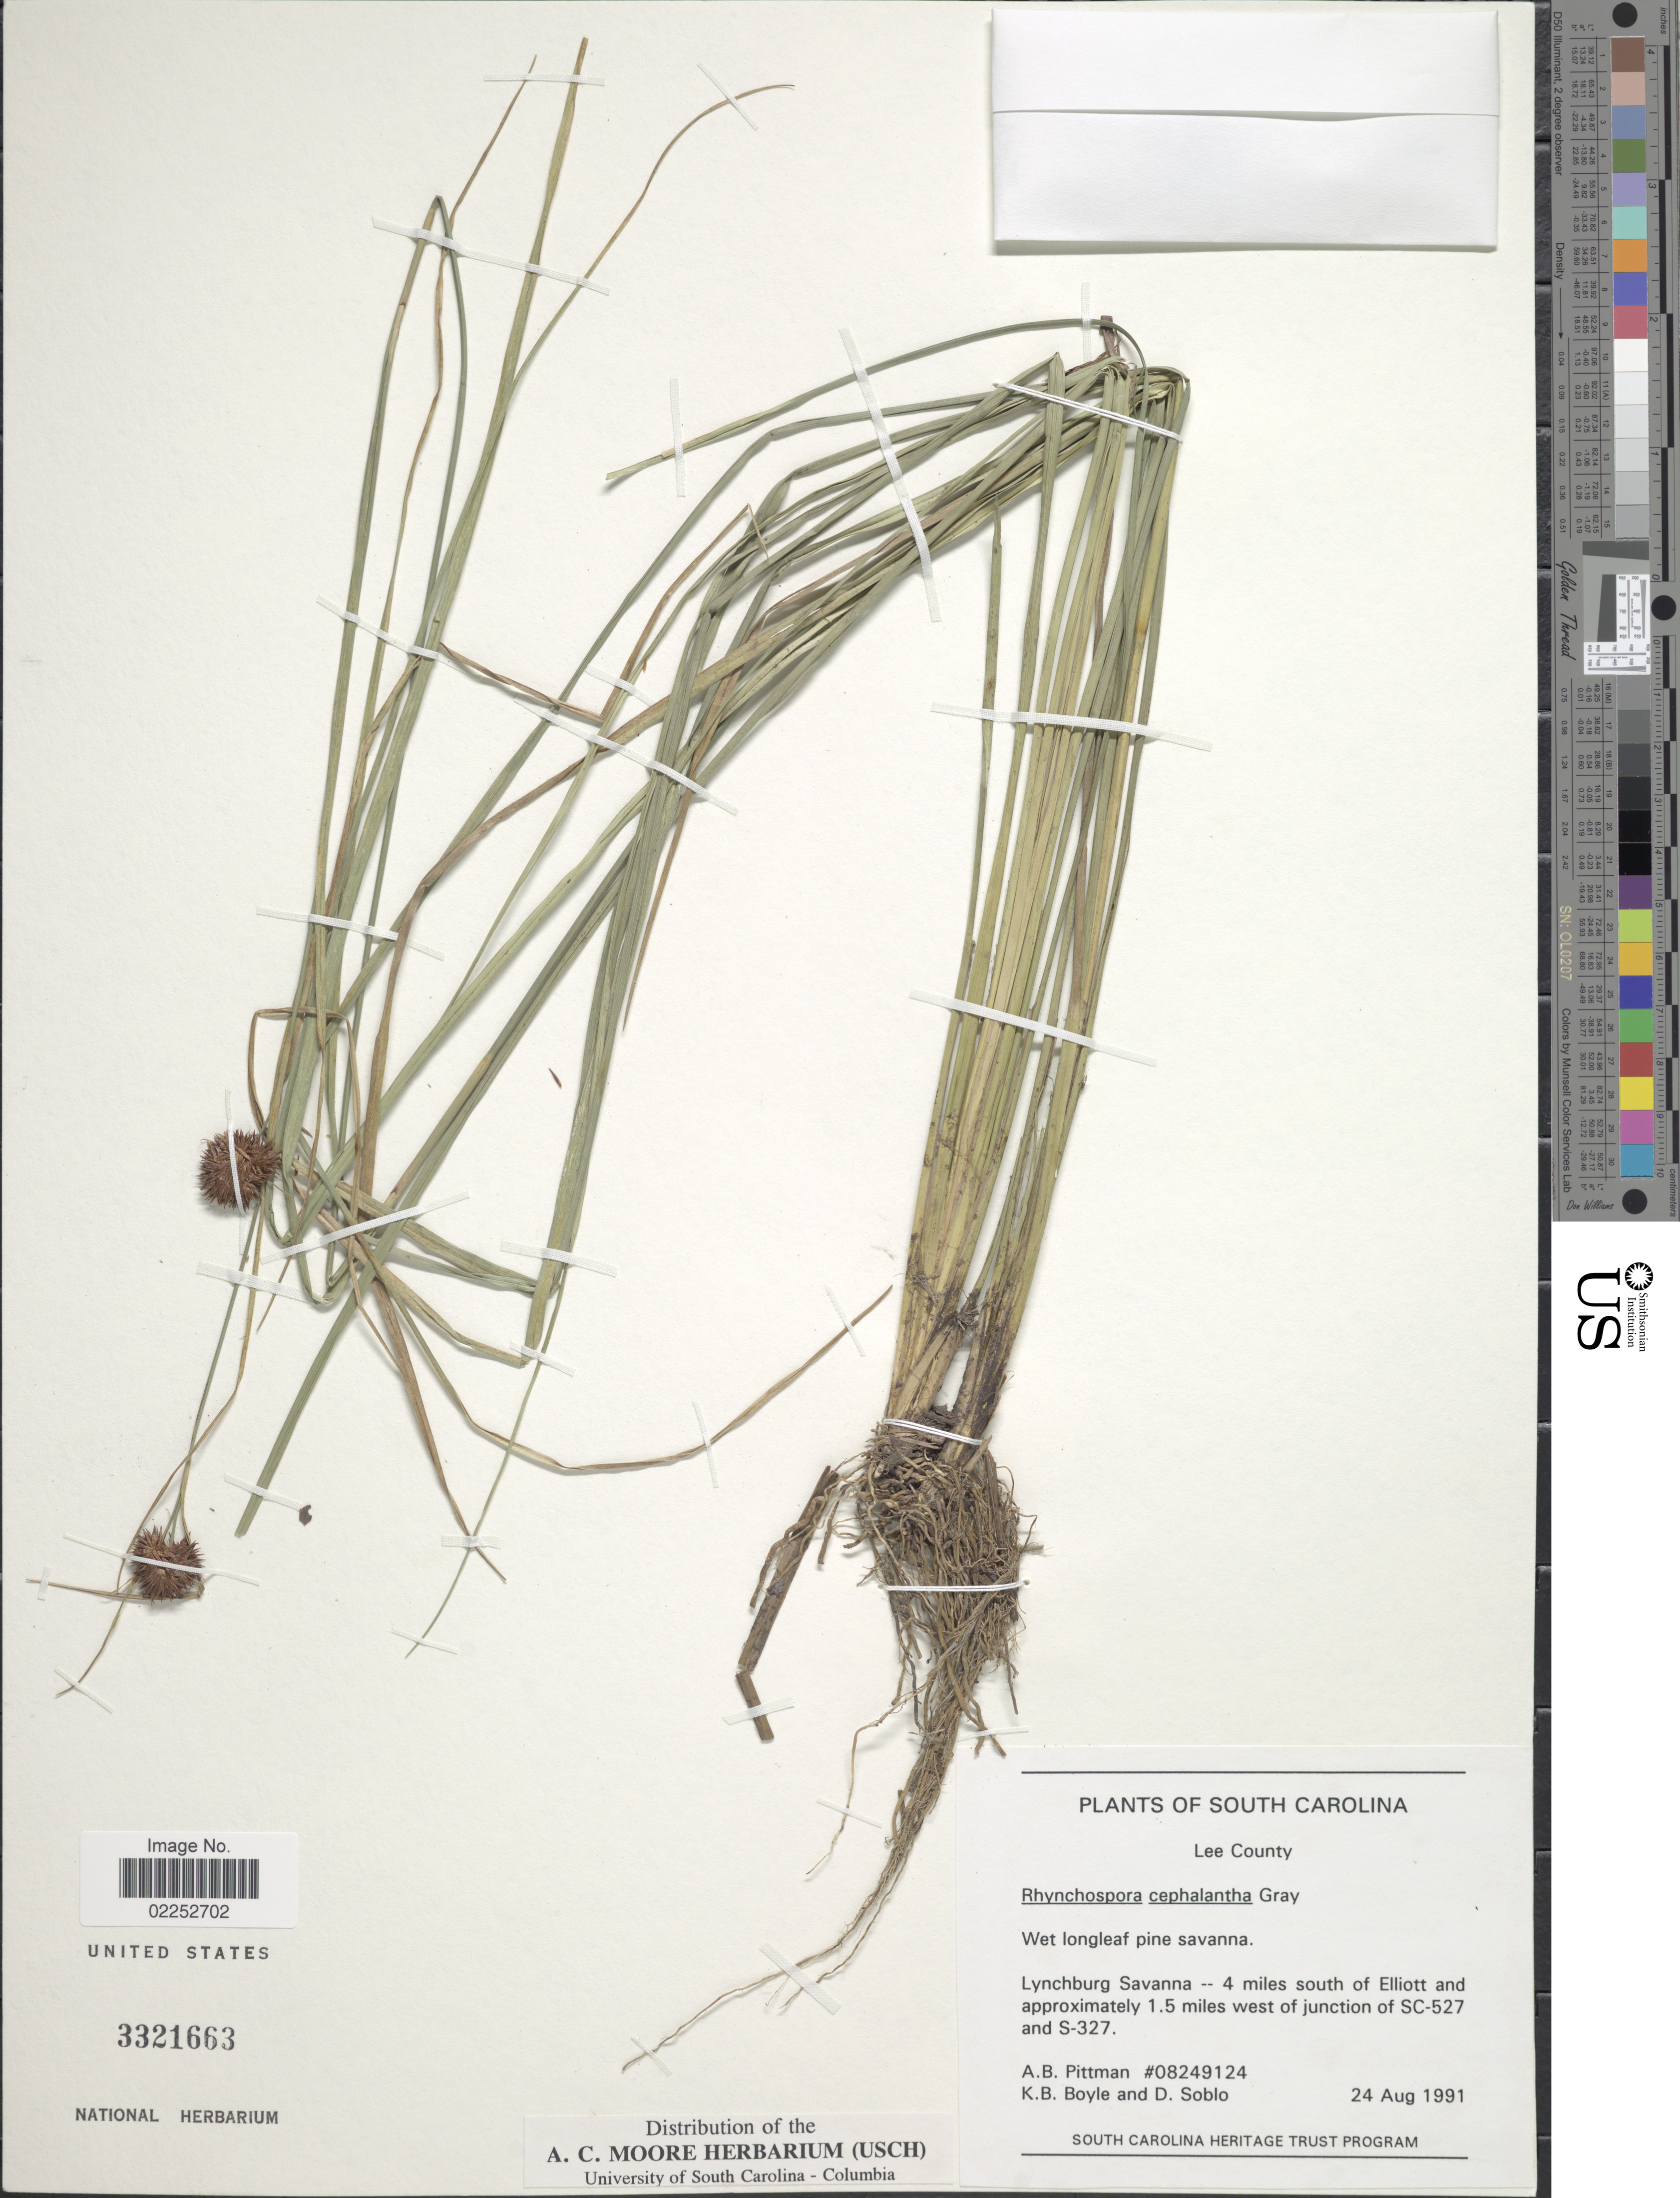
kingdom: Plantae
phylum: Tracheophyta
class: Liliopsida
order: Poales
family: Cyperaceae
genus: Rhynchospora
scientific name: Rhynchospora cephalantha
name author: A. Gray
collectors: A. B. Pittman, K. Boyle & D. Soblo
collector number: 08249124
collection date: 1991-08-24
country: United States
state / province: South Carolina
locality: Lee County. Lynchburg Savanna -- 4 miles south of Elliott and approximately 1.5 miles west of junction of SC-527 and S-327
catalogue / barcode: US 3321663